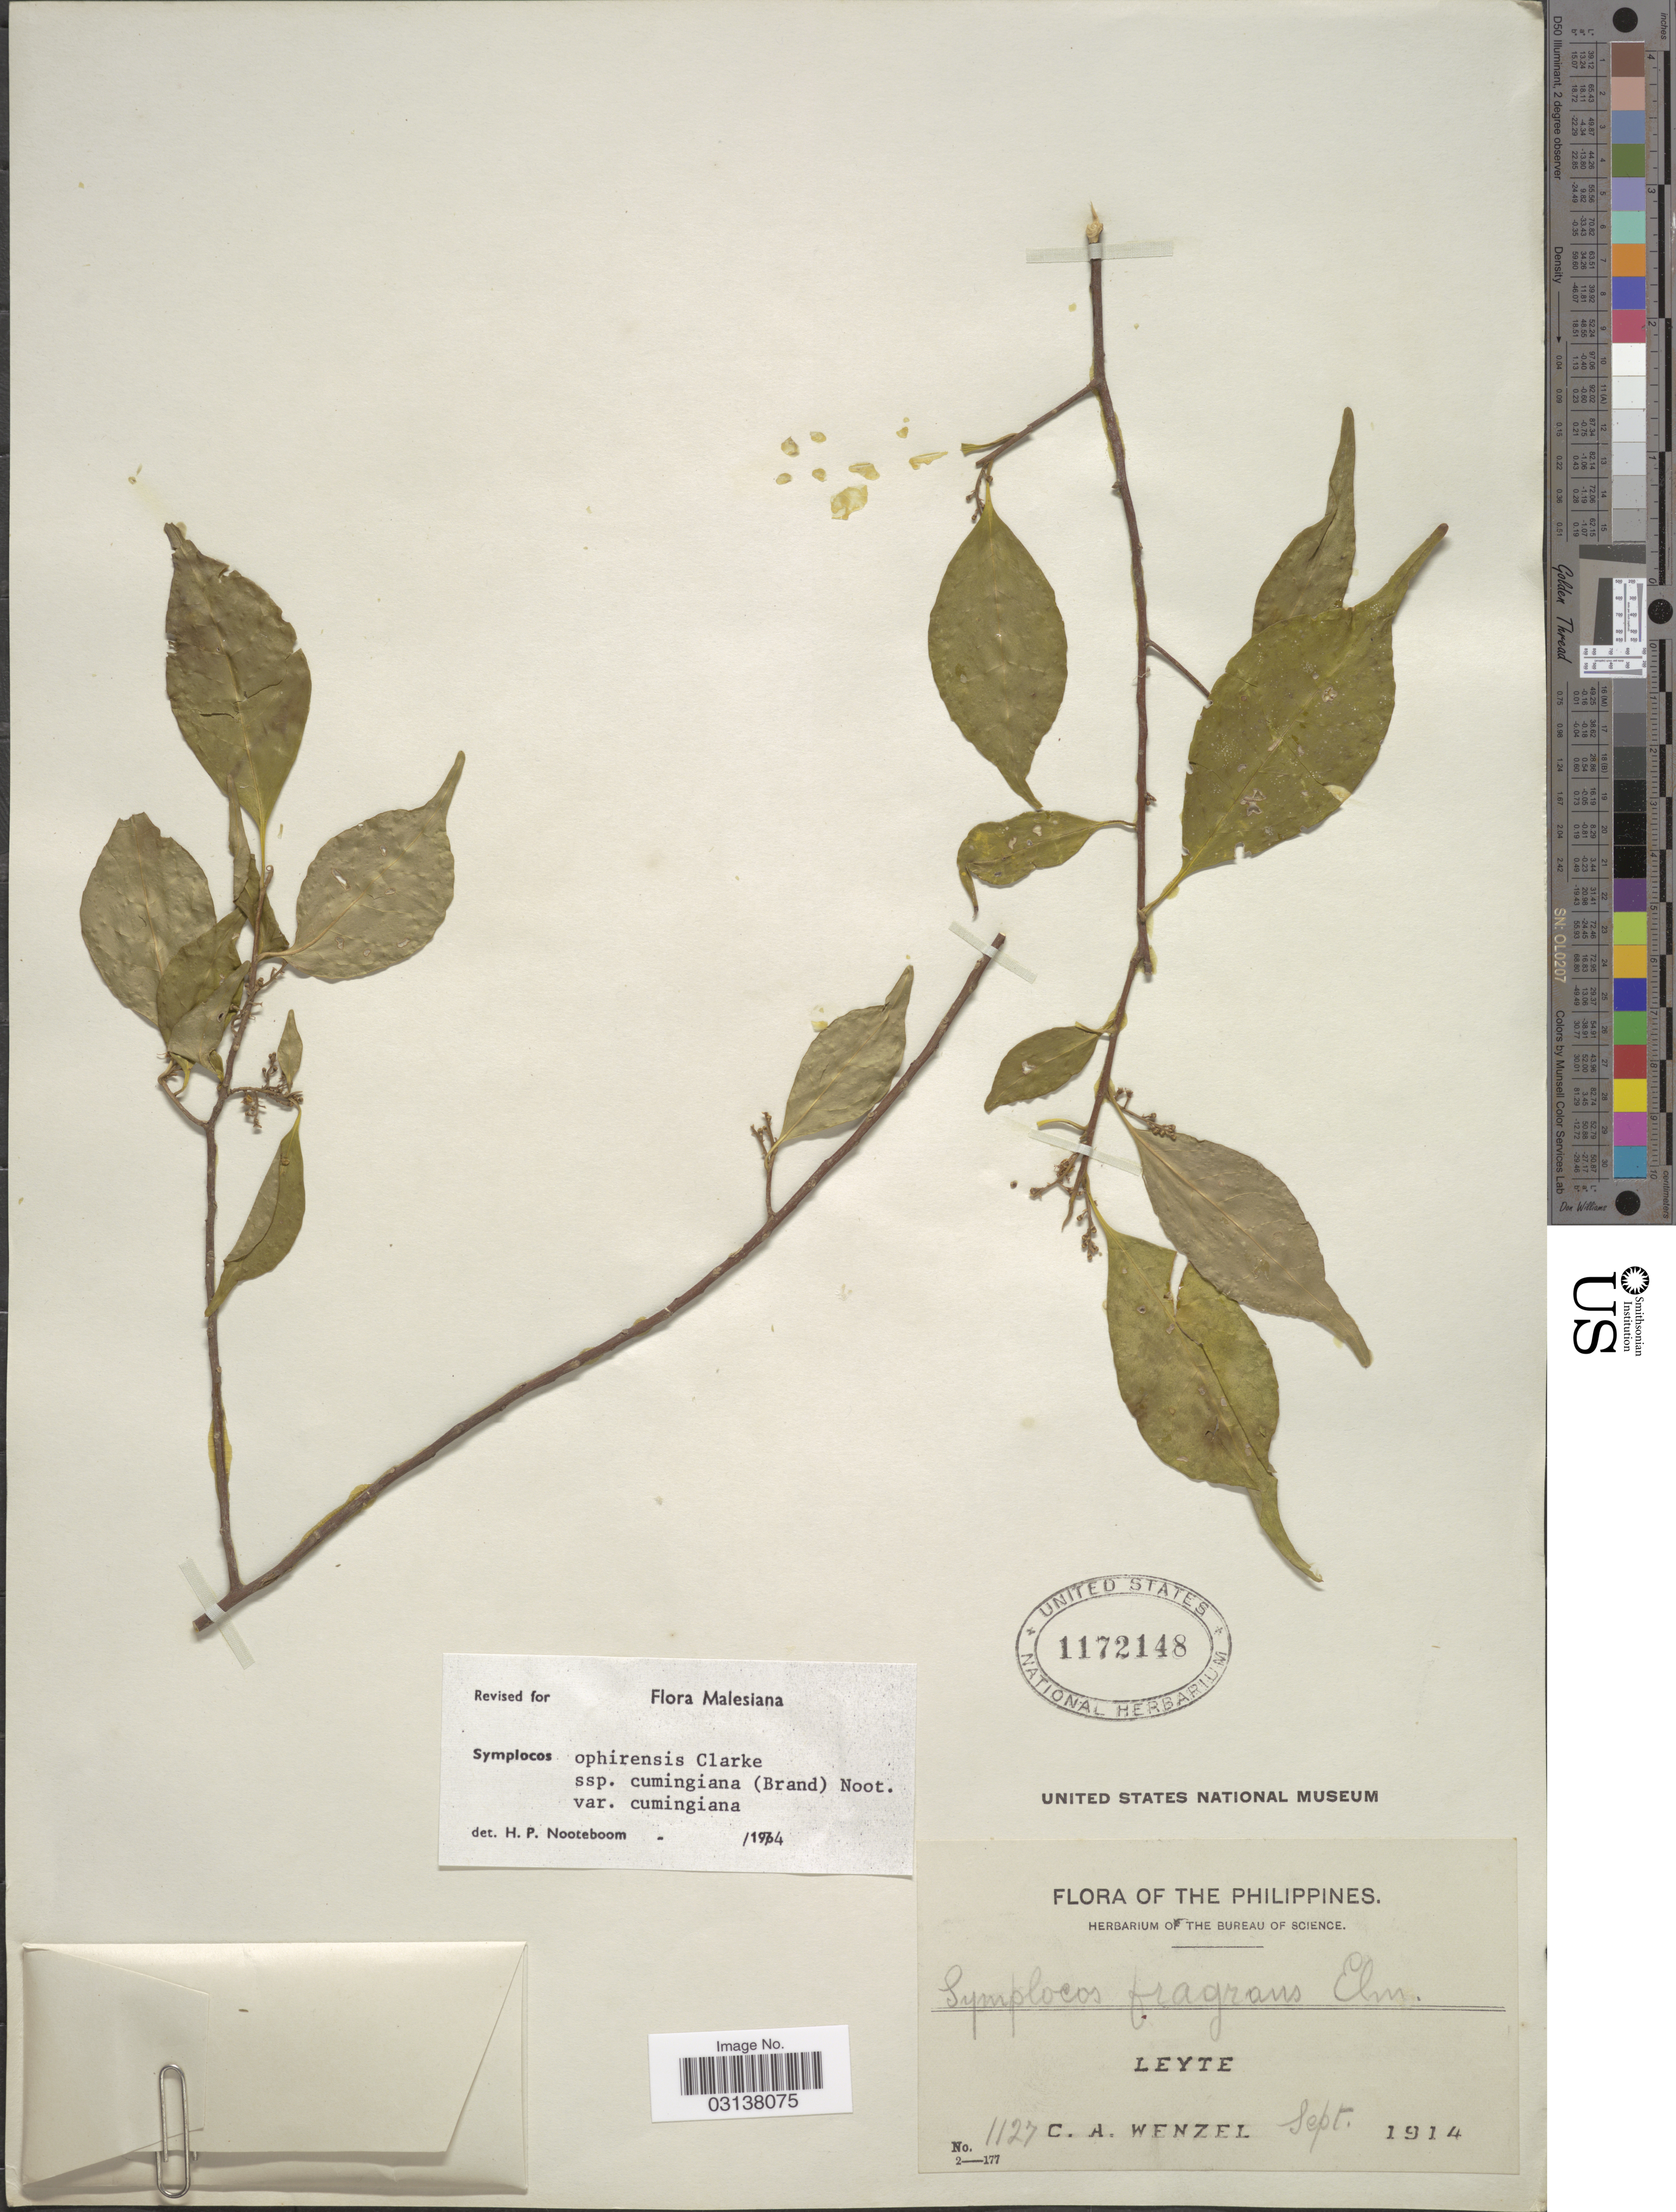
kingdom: Plantae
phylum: Tracheophyta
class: Magnoliopsida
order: Ericales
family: Symplocaceae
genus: Symplocos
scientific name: Symplocos ophirensis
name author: C.B. Clarke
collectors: C. Wenzel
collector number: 1127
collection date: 1914-09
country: Philippines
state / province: Eastern Visayas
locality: The Philippines. Leyte.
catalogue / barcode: US 1172148